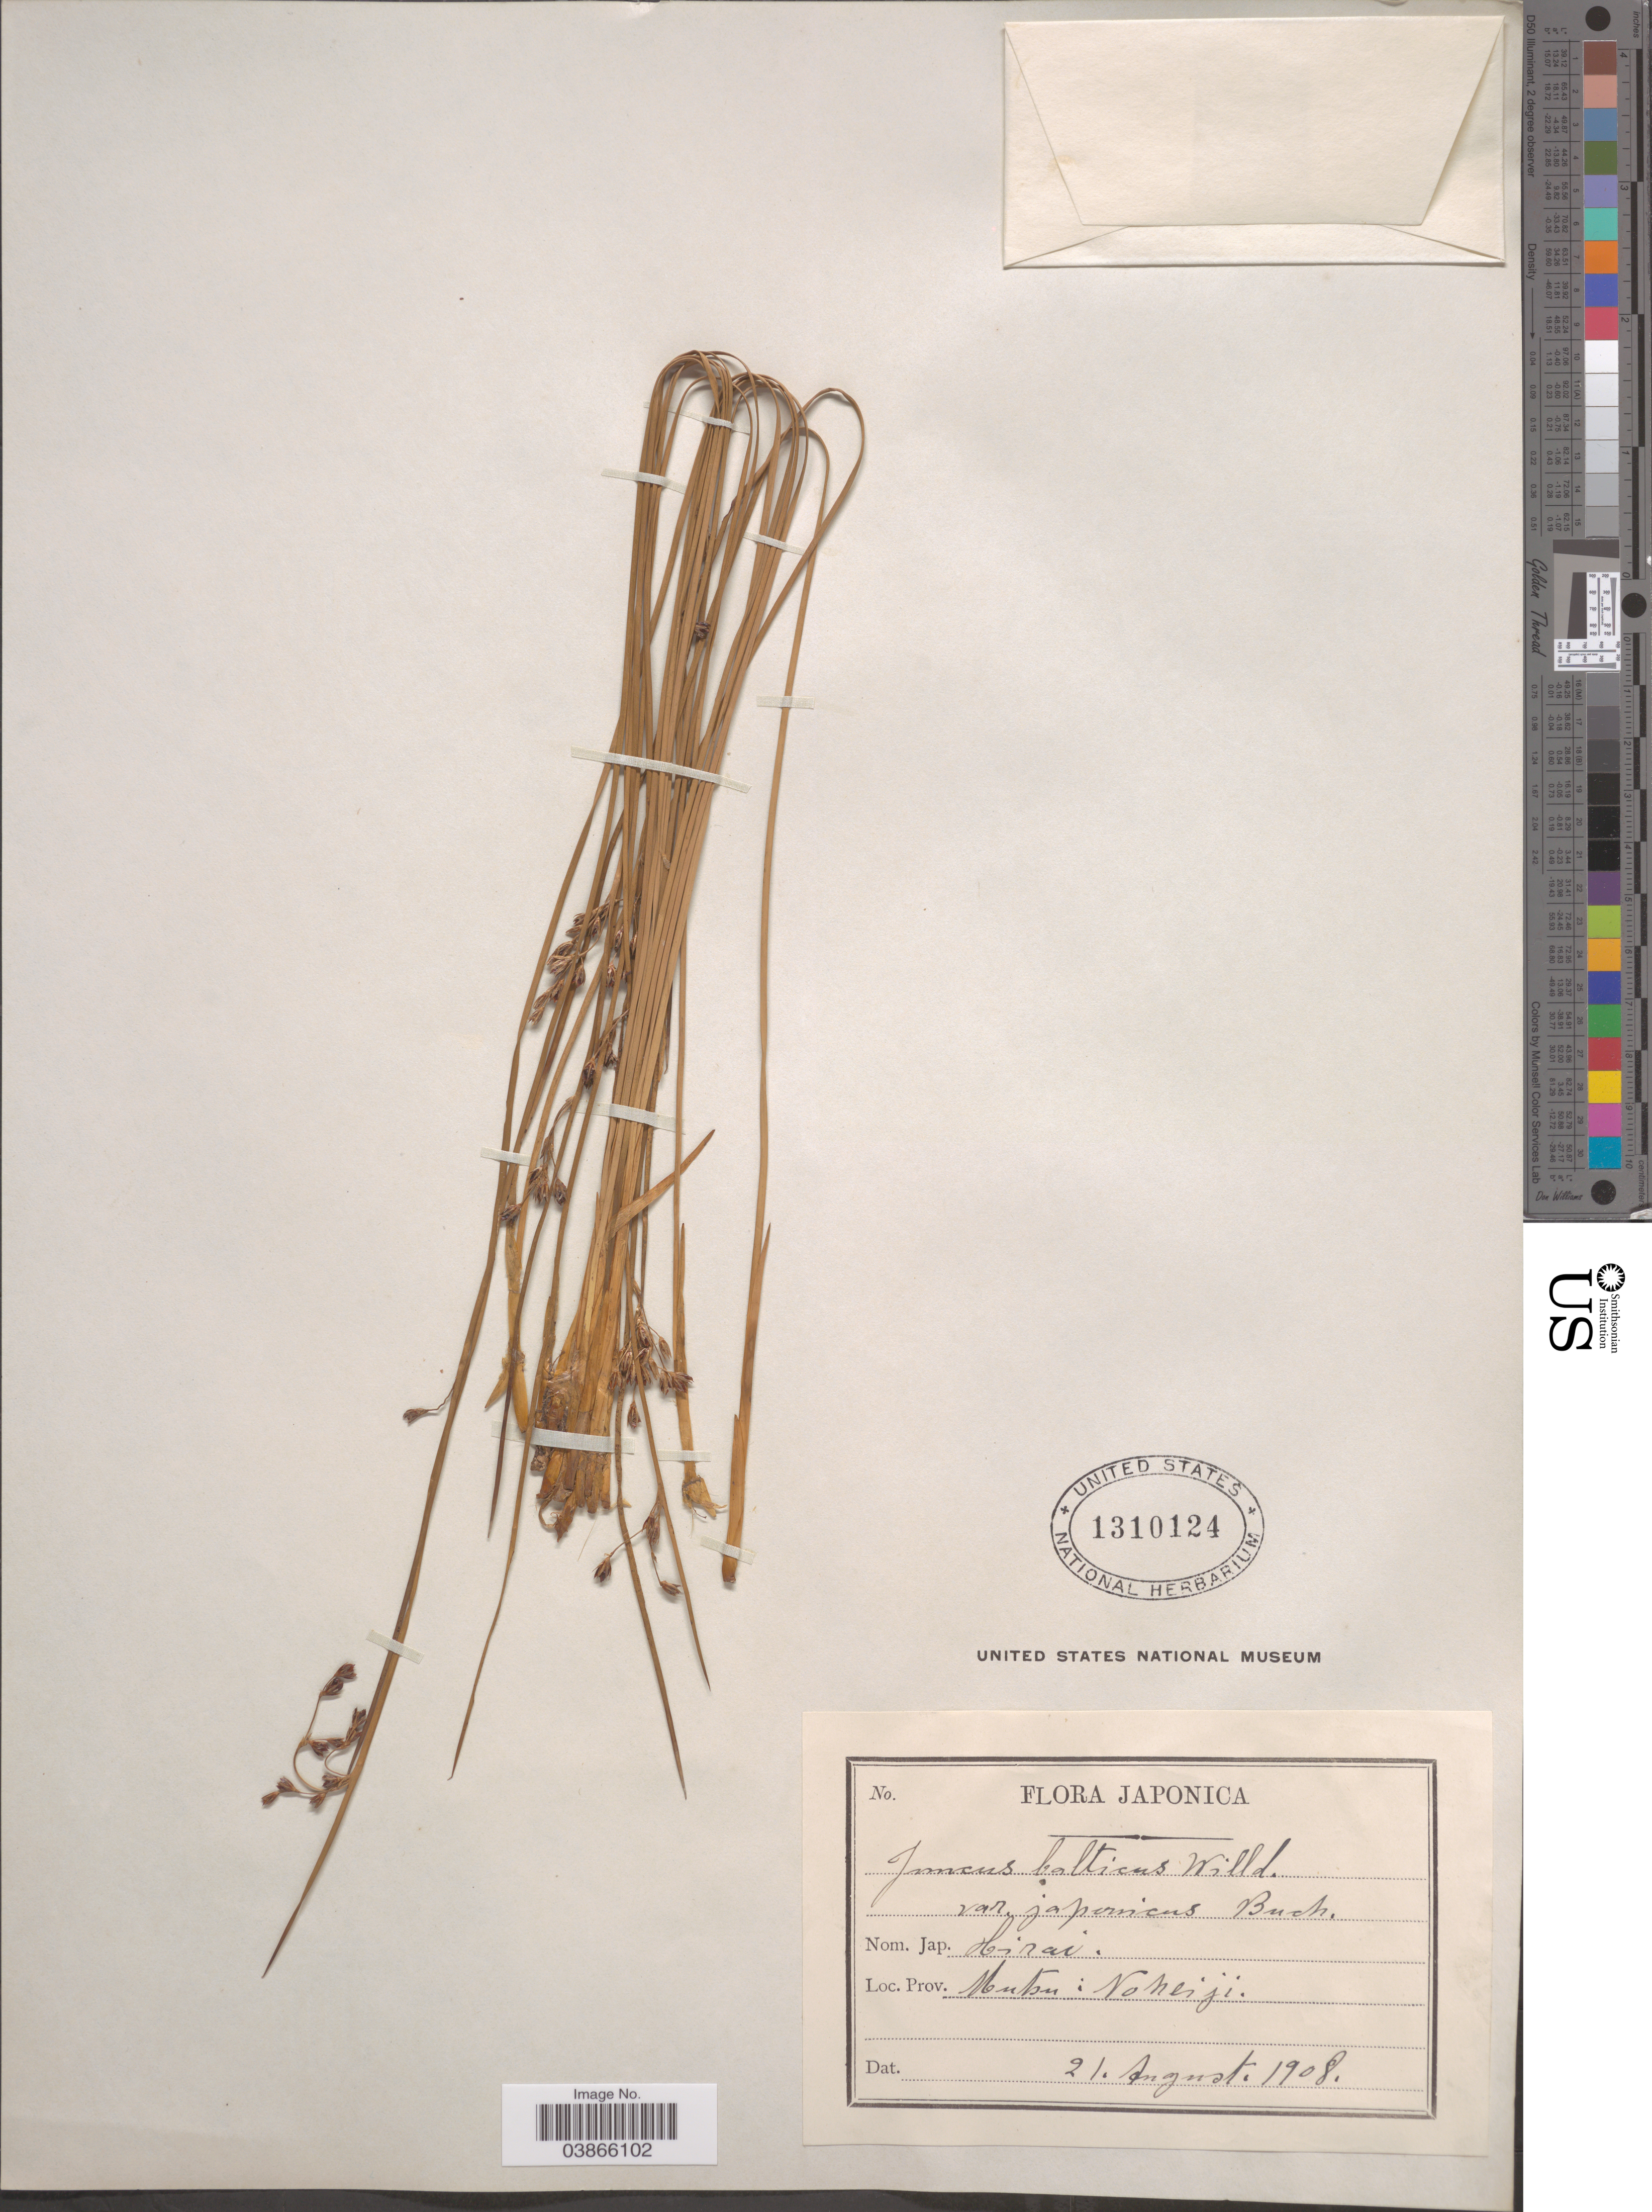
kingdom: Plantae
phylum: Tracheophyta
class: Liliopsida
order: Poales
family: Juncaceae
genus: Juncus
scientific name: Juncus balticus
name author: Willd.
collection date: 1908-08-21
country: Japan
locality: Mutsu: Noheiji.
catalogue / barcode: US 1310124